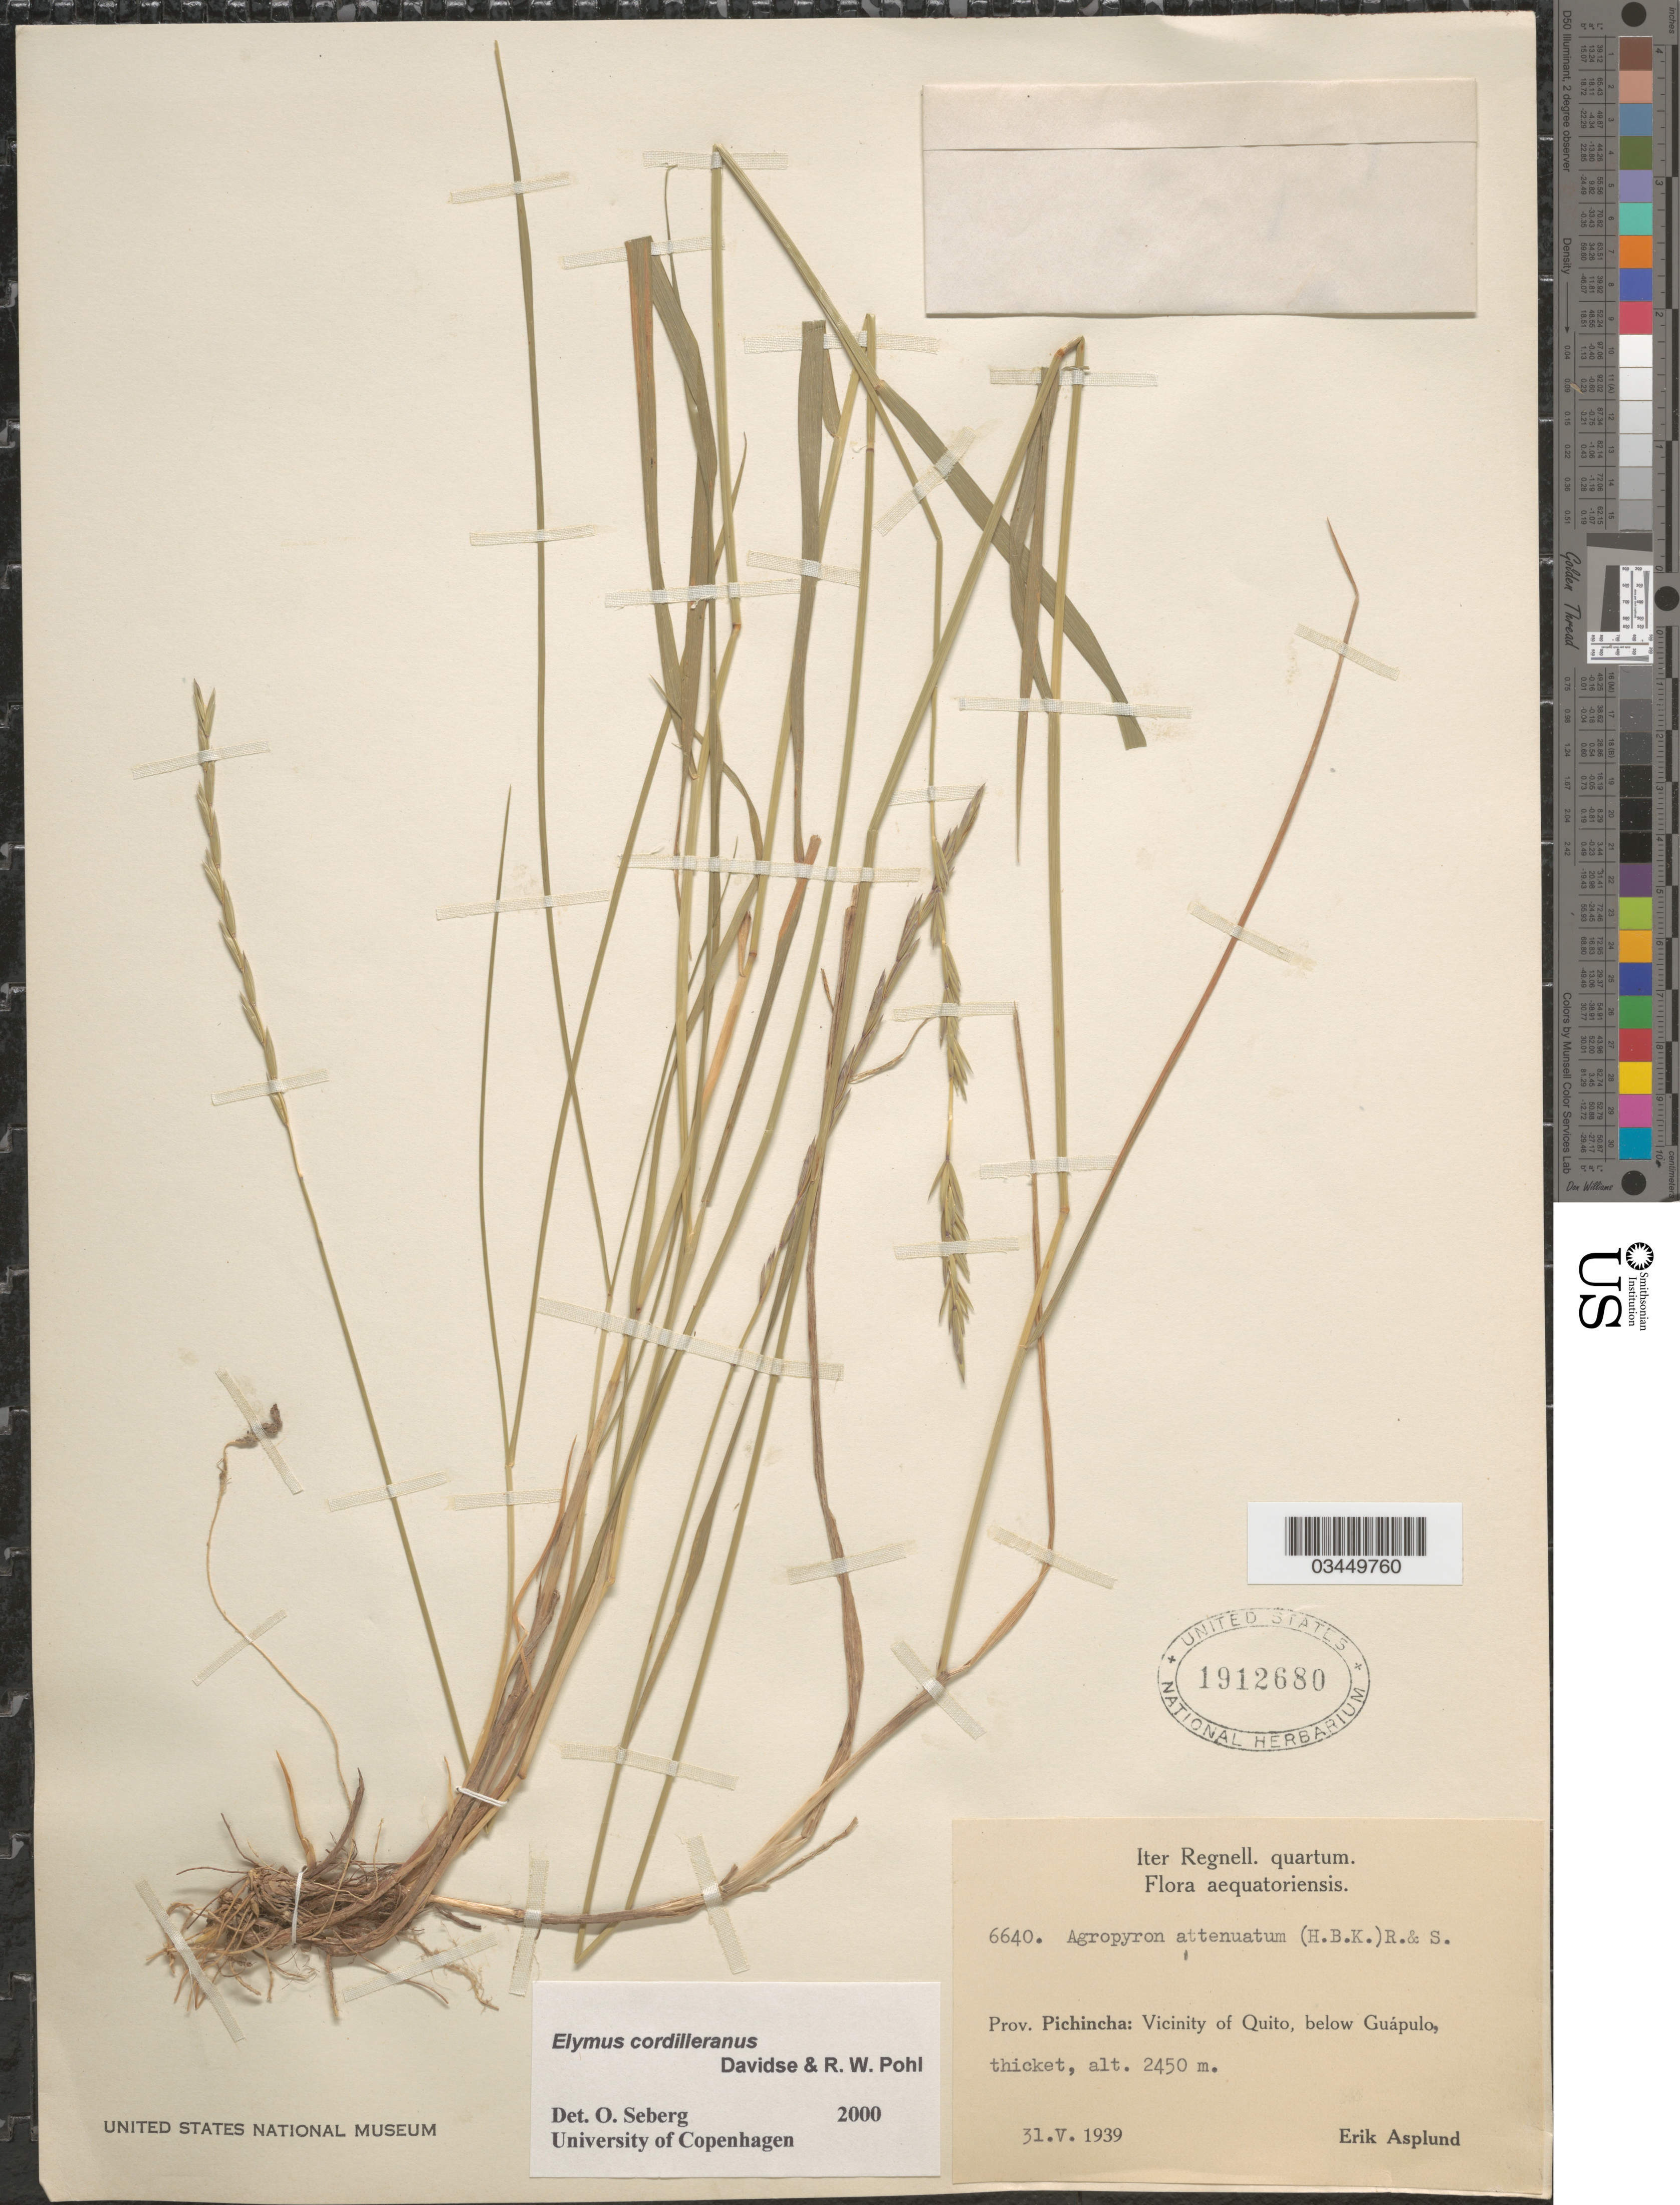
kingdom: Plantae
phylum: Tracheophyta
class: Liliopsida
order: Poales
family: Poaceae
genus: Elymus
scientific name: Elymus cordilleranus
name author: Davidse & R.W. Pohl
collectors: E. Asplund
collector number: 6640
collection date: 1939-05-31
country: Ecuador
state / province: Pichincha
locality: Iter Regnell. quartum. Vicinity of Quito, below Guápulo, thicket.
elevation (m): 2450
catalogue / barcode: US 1912680